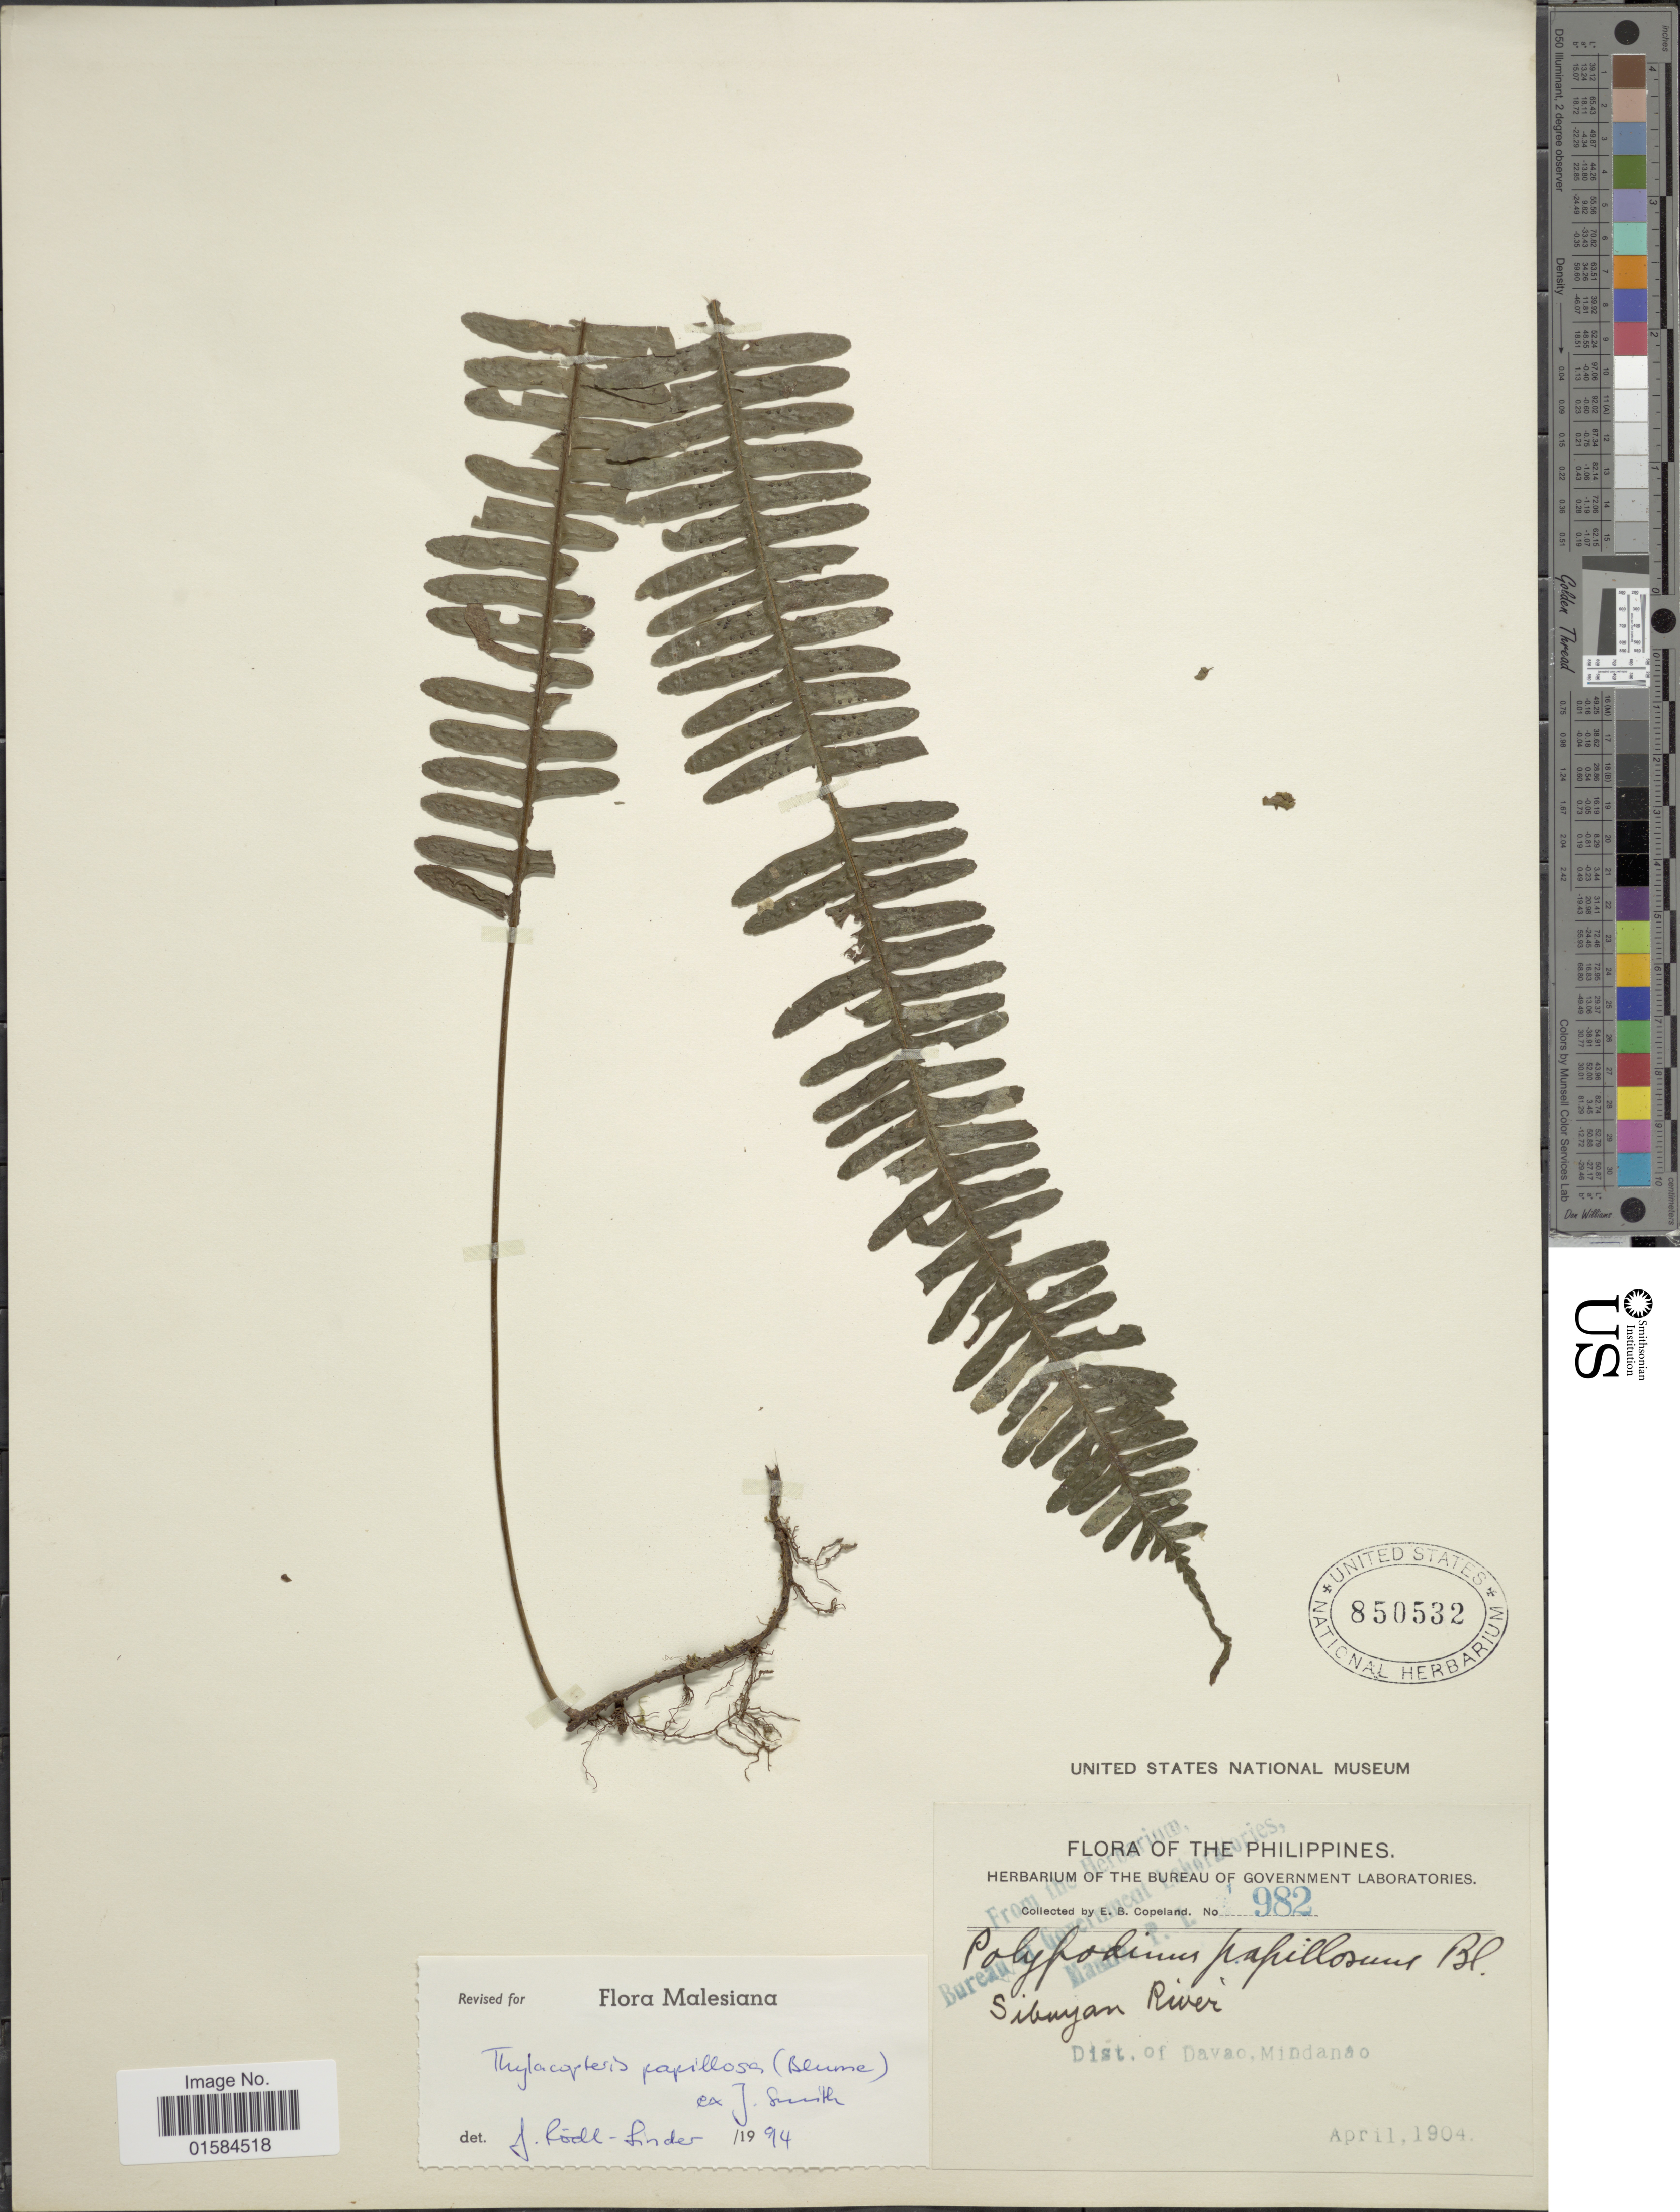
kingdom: Plantae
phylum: Tracheophyta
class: Polypodiopsida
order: Polypodiales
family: Polypodiaceae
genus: Thylacopteris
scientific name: Thylacopteris papillosa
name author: (Blume) Kunze ex J. Sm.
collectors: E. B. Copeland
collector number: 982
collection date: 1904-04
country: Philippines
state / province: Davao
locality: Sibuyan River, Dist. of Davao, Mindanao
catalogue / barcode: US 850532